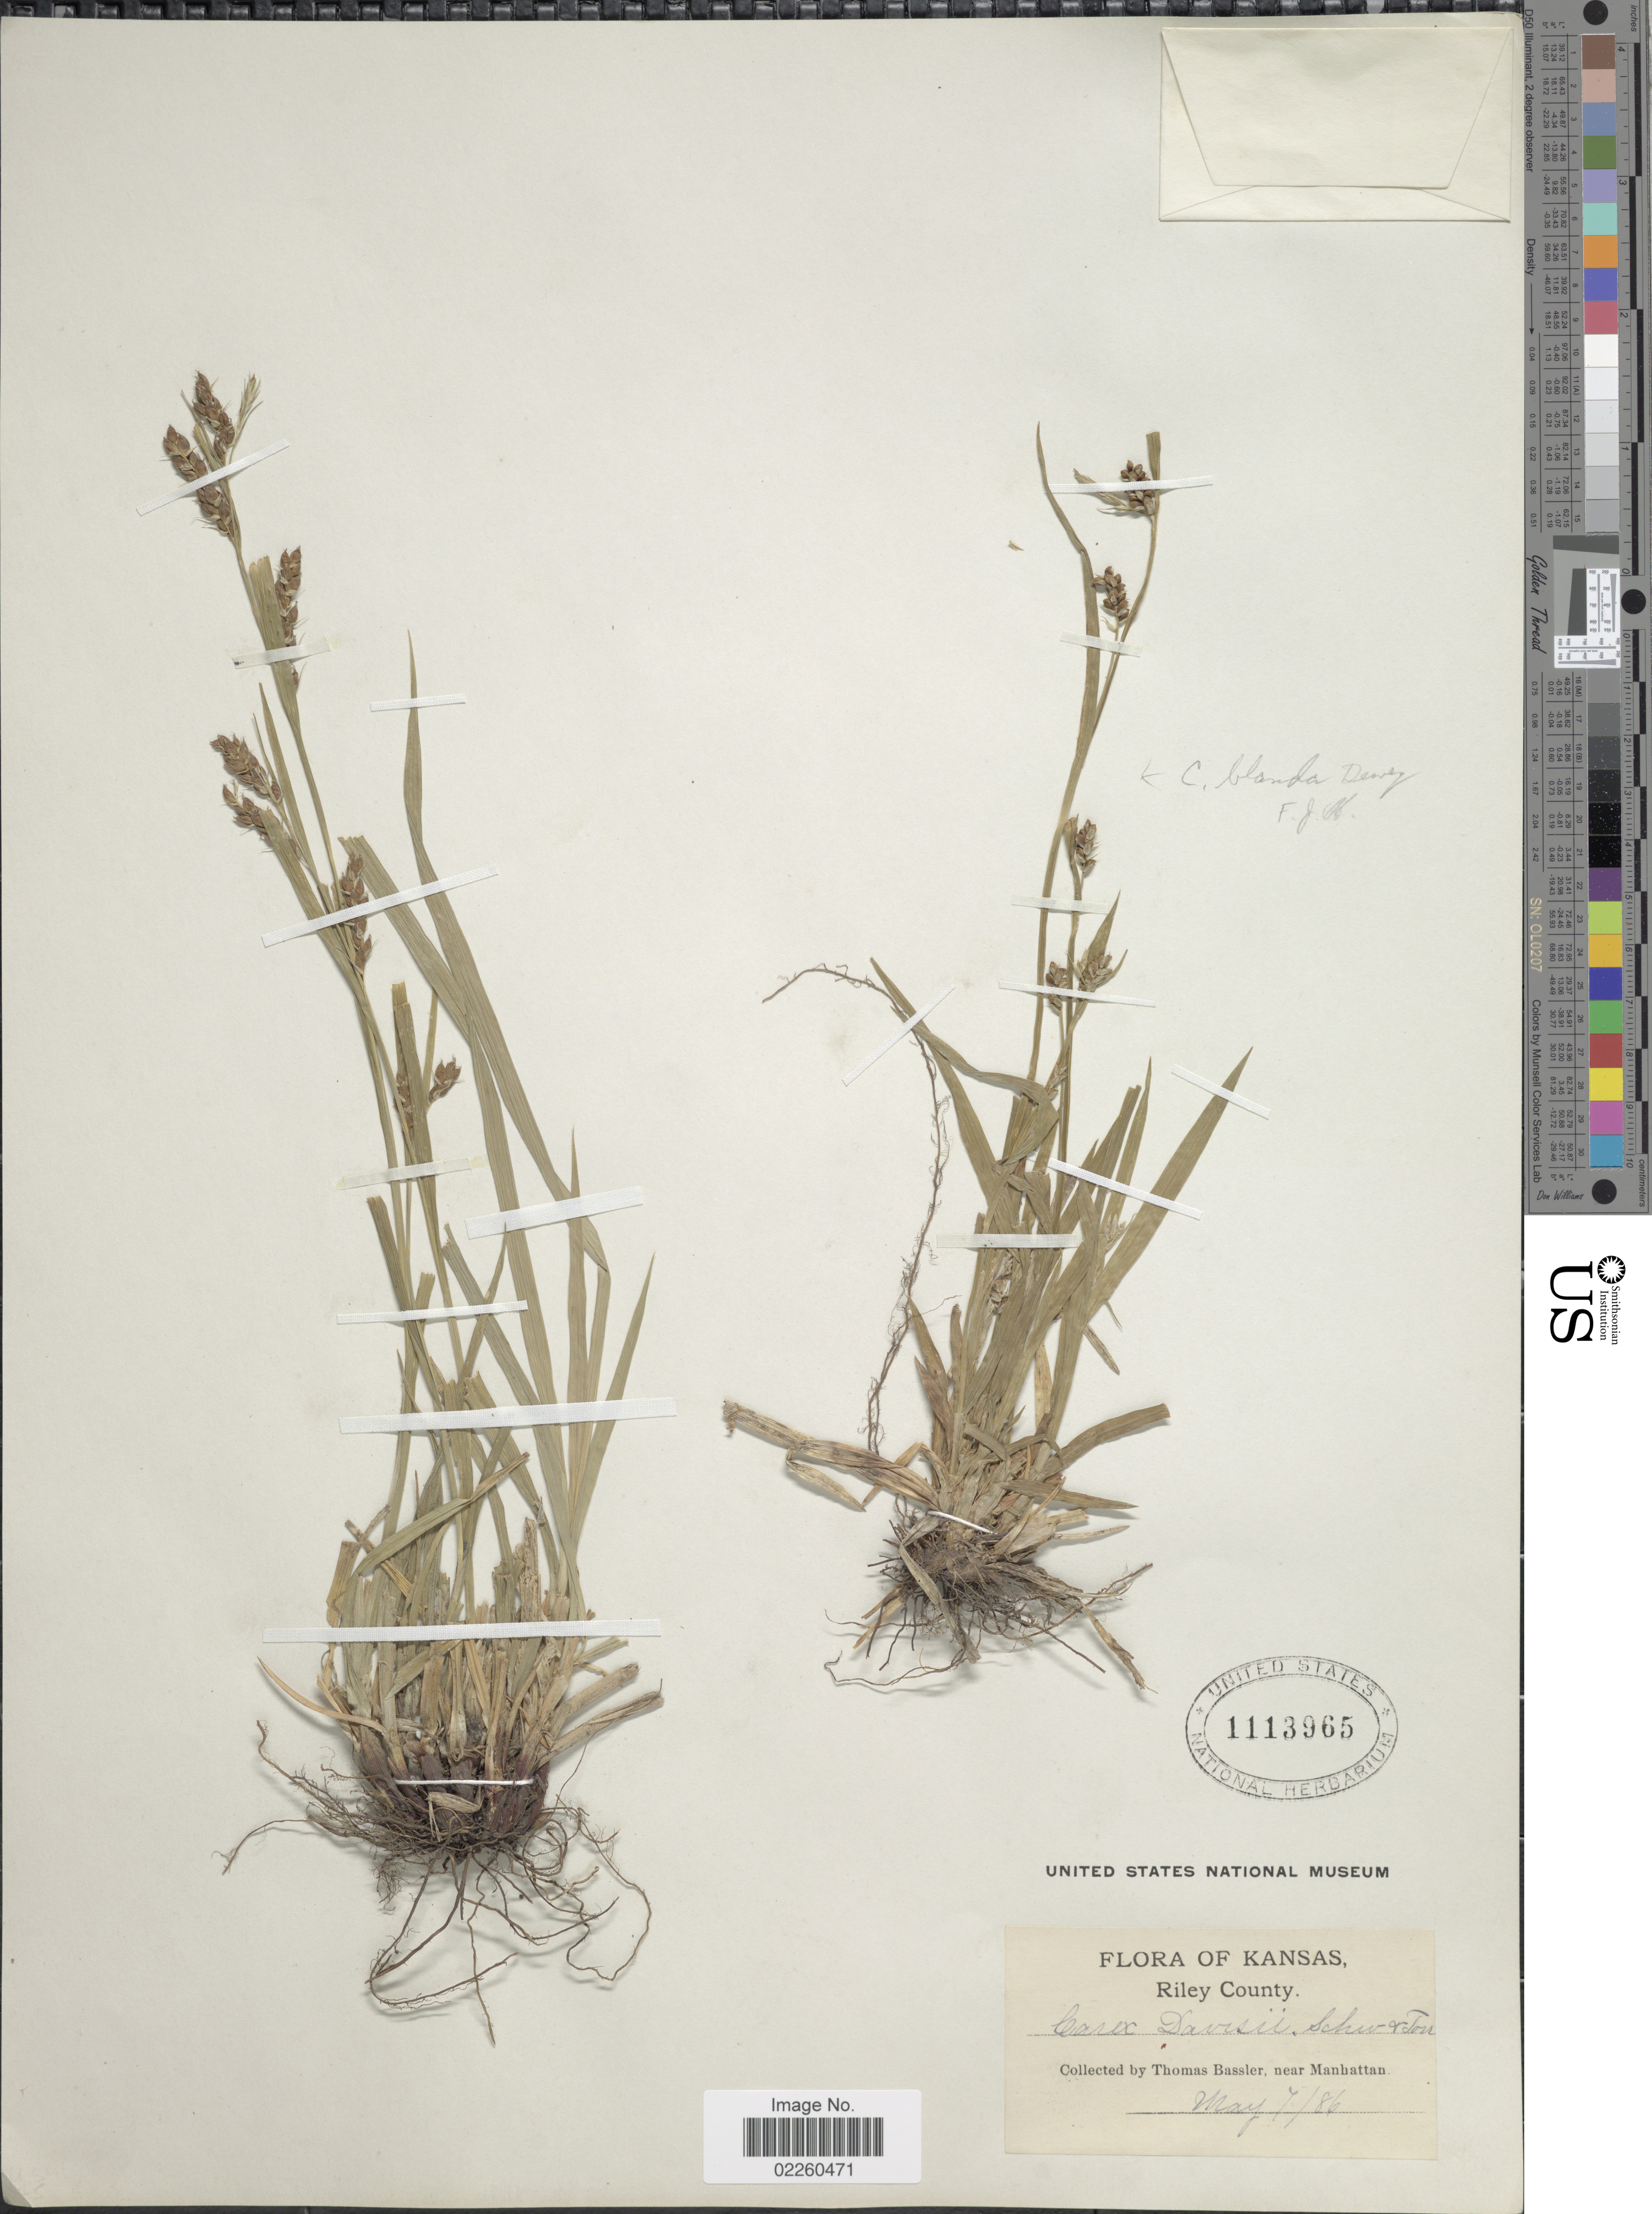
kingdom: Plantae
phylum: Tracheophyta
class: Liliopsida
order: Poales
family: Cyperaceae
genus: Carex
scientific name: Carex davisii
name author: Schwein. & Torr.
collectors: T. Bassler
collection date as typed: Transcribed d/m/y: 7/5/86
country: United States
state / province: Kansas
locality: Riley County, near Manhattan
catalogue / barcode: US 1113965